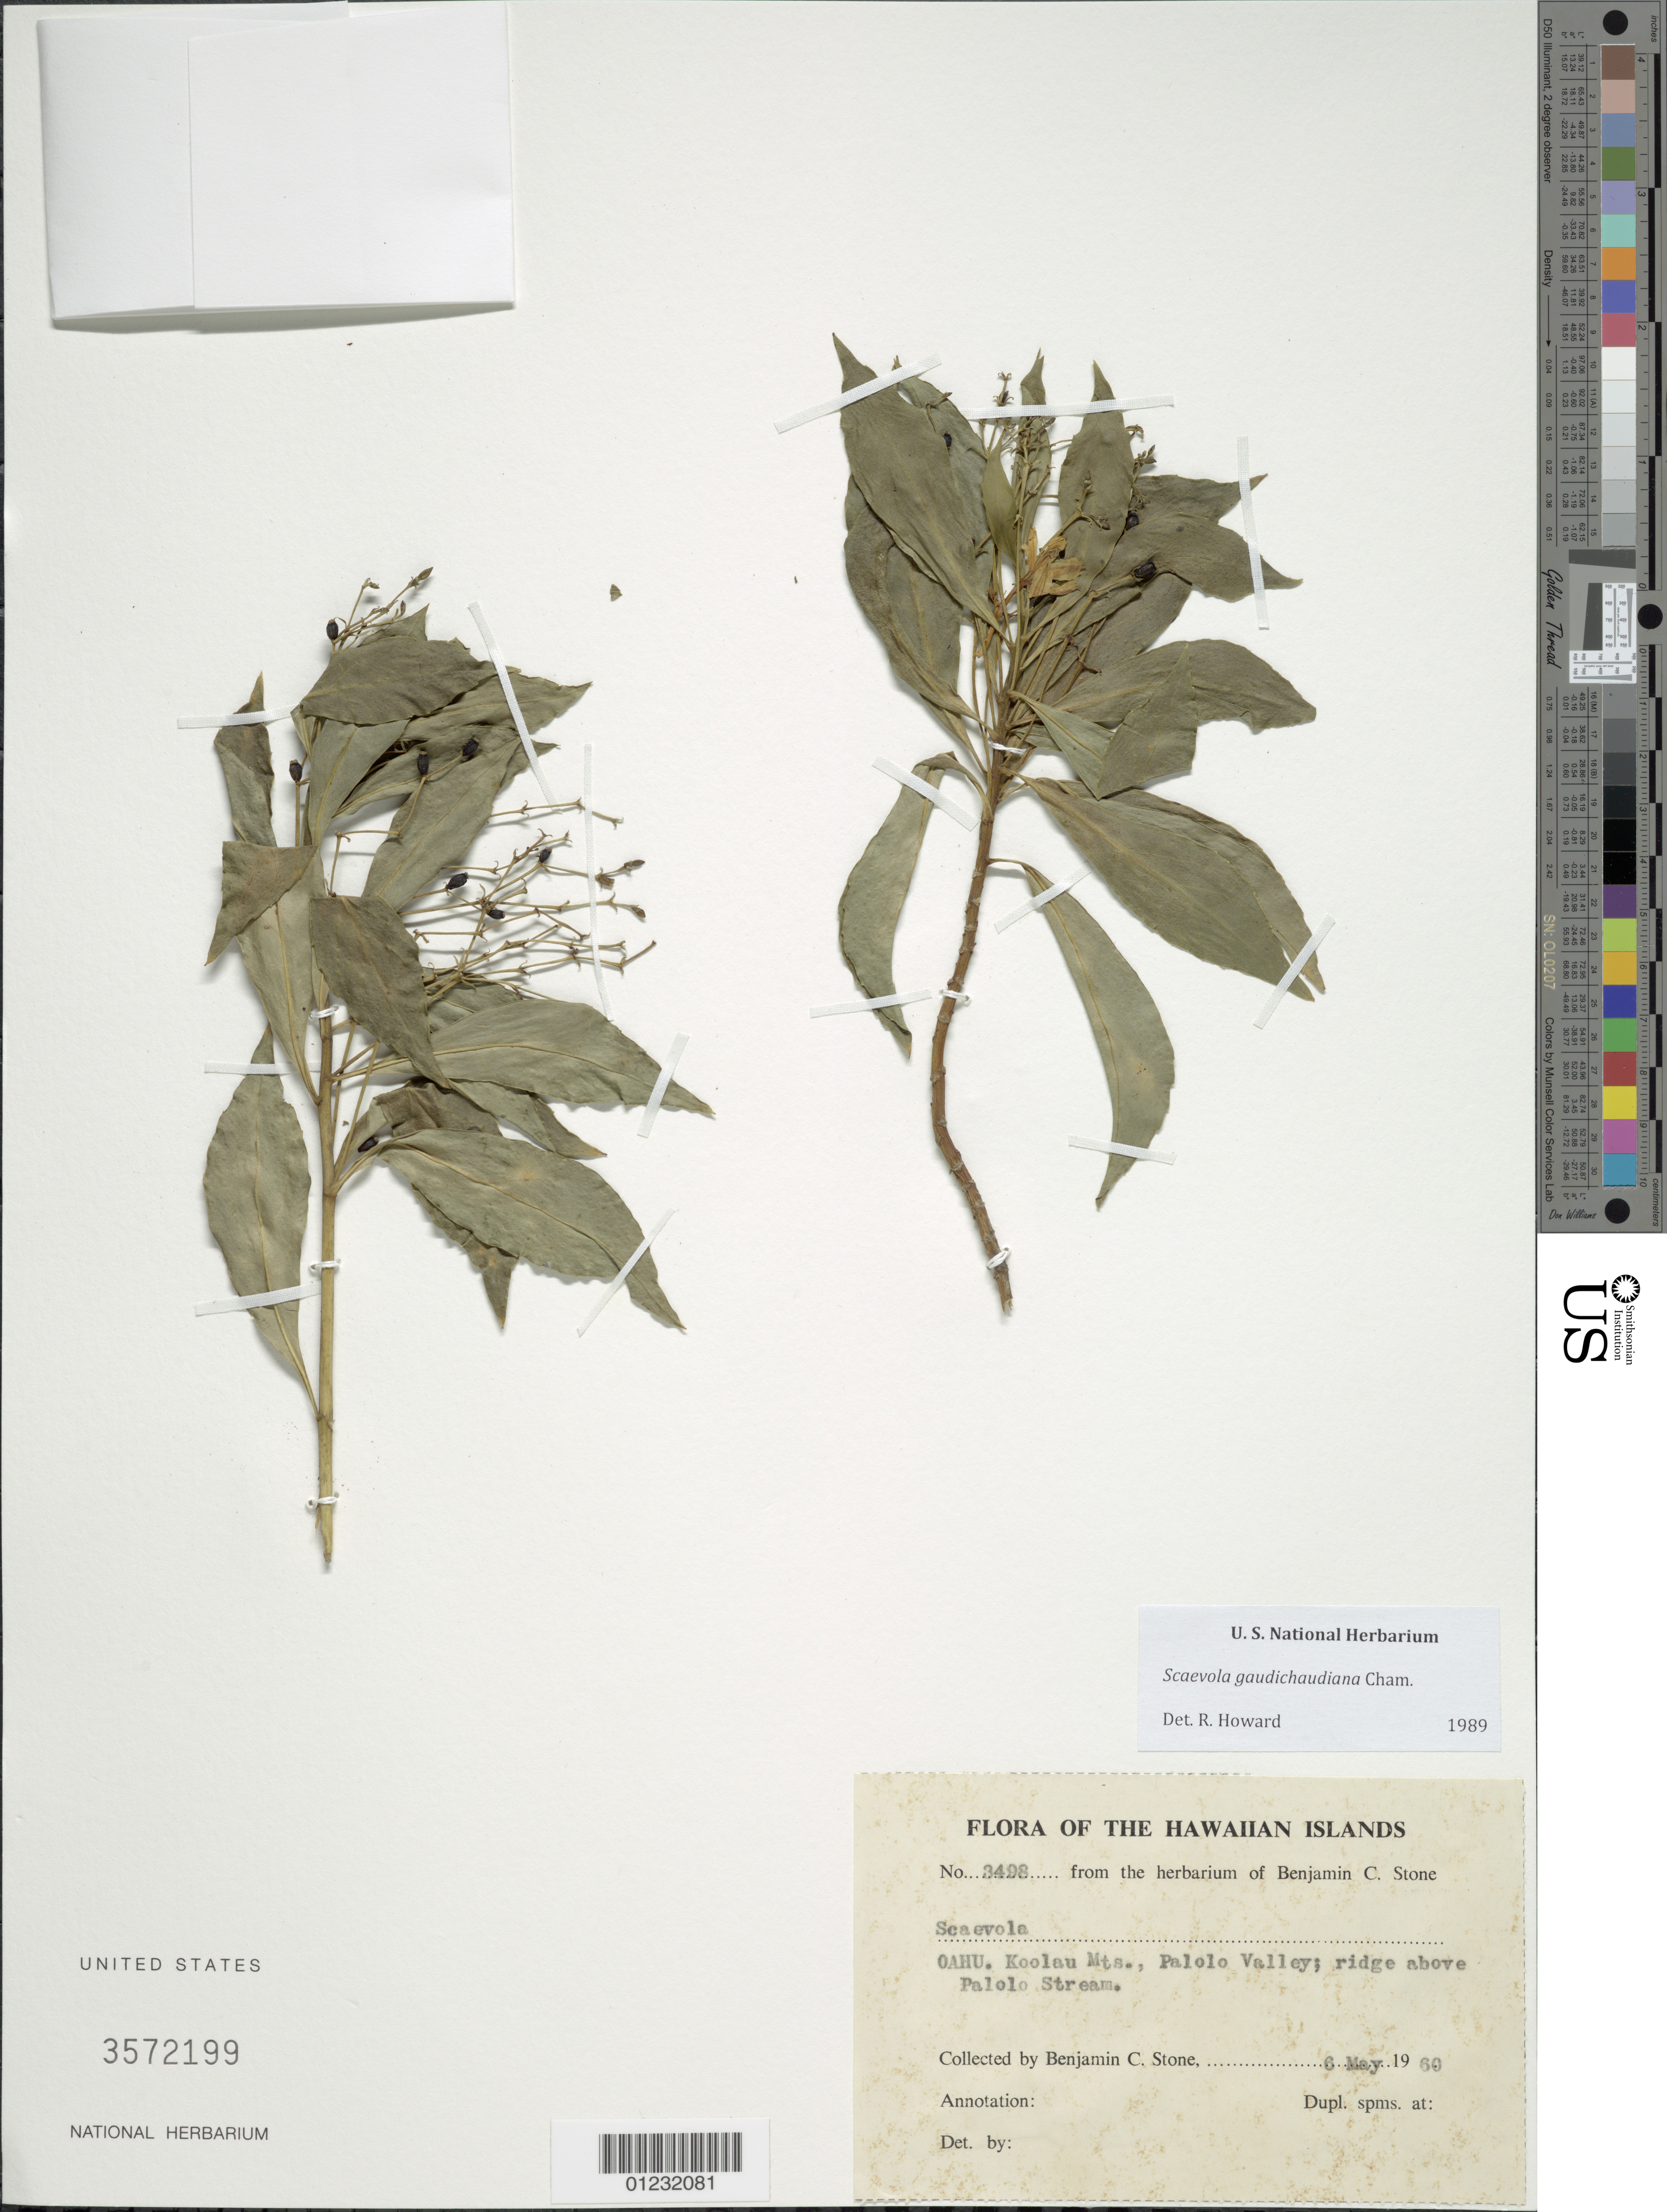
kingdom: Plantae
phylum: Tracheophyta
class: Magnoliopsida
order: Asterales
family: Goodeniaceae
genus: Scaevola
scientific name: Scaevola gaudichaudii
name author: Hook. & Arn.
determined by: Howard, R. A.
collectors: B. C. Stone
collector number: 3498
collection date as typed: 6 May 1960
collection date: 1960-05-06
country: United States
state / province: Hawaii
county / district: Honolulu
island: Oahu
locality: Koolau Mountains, Palolo Valley, Oahu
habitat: Ridges above Palolo Stream.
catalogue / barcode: US 3572199